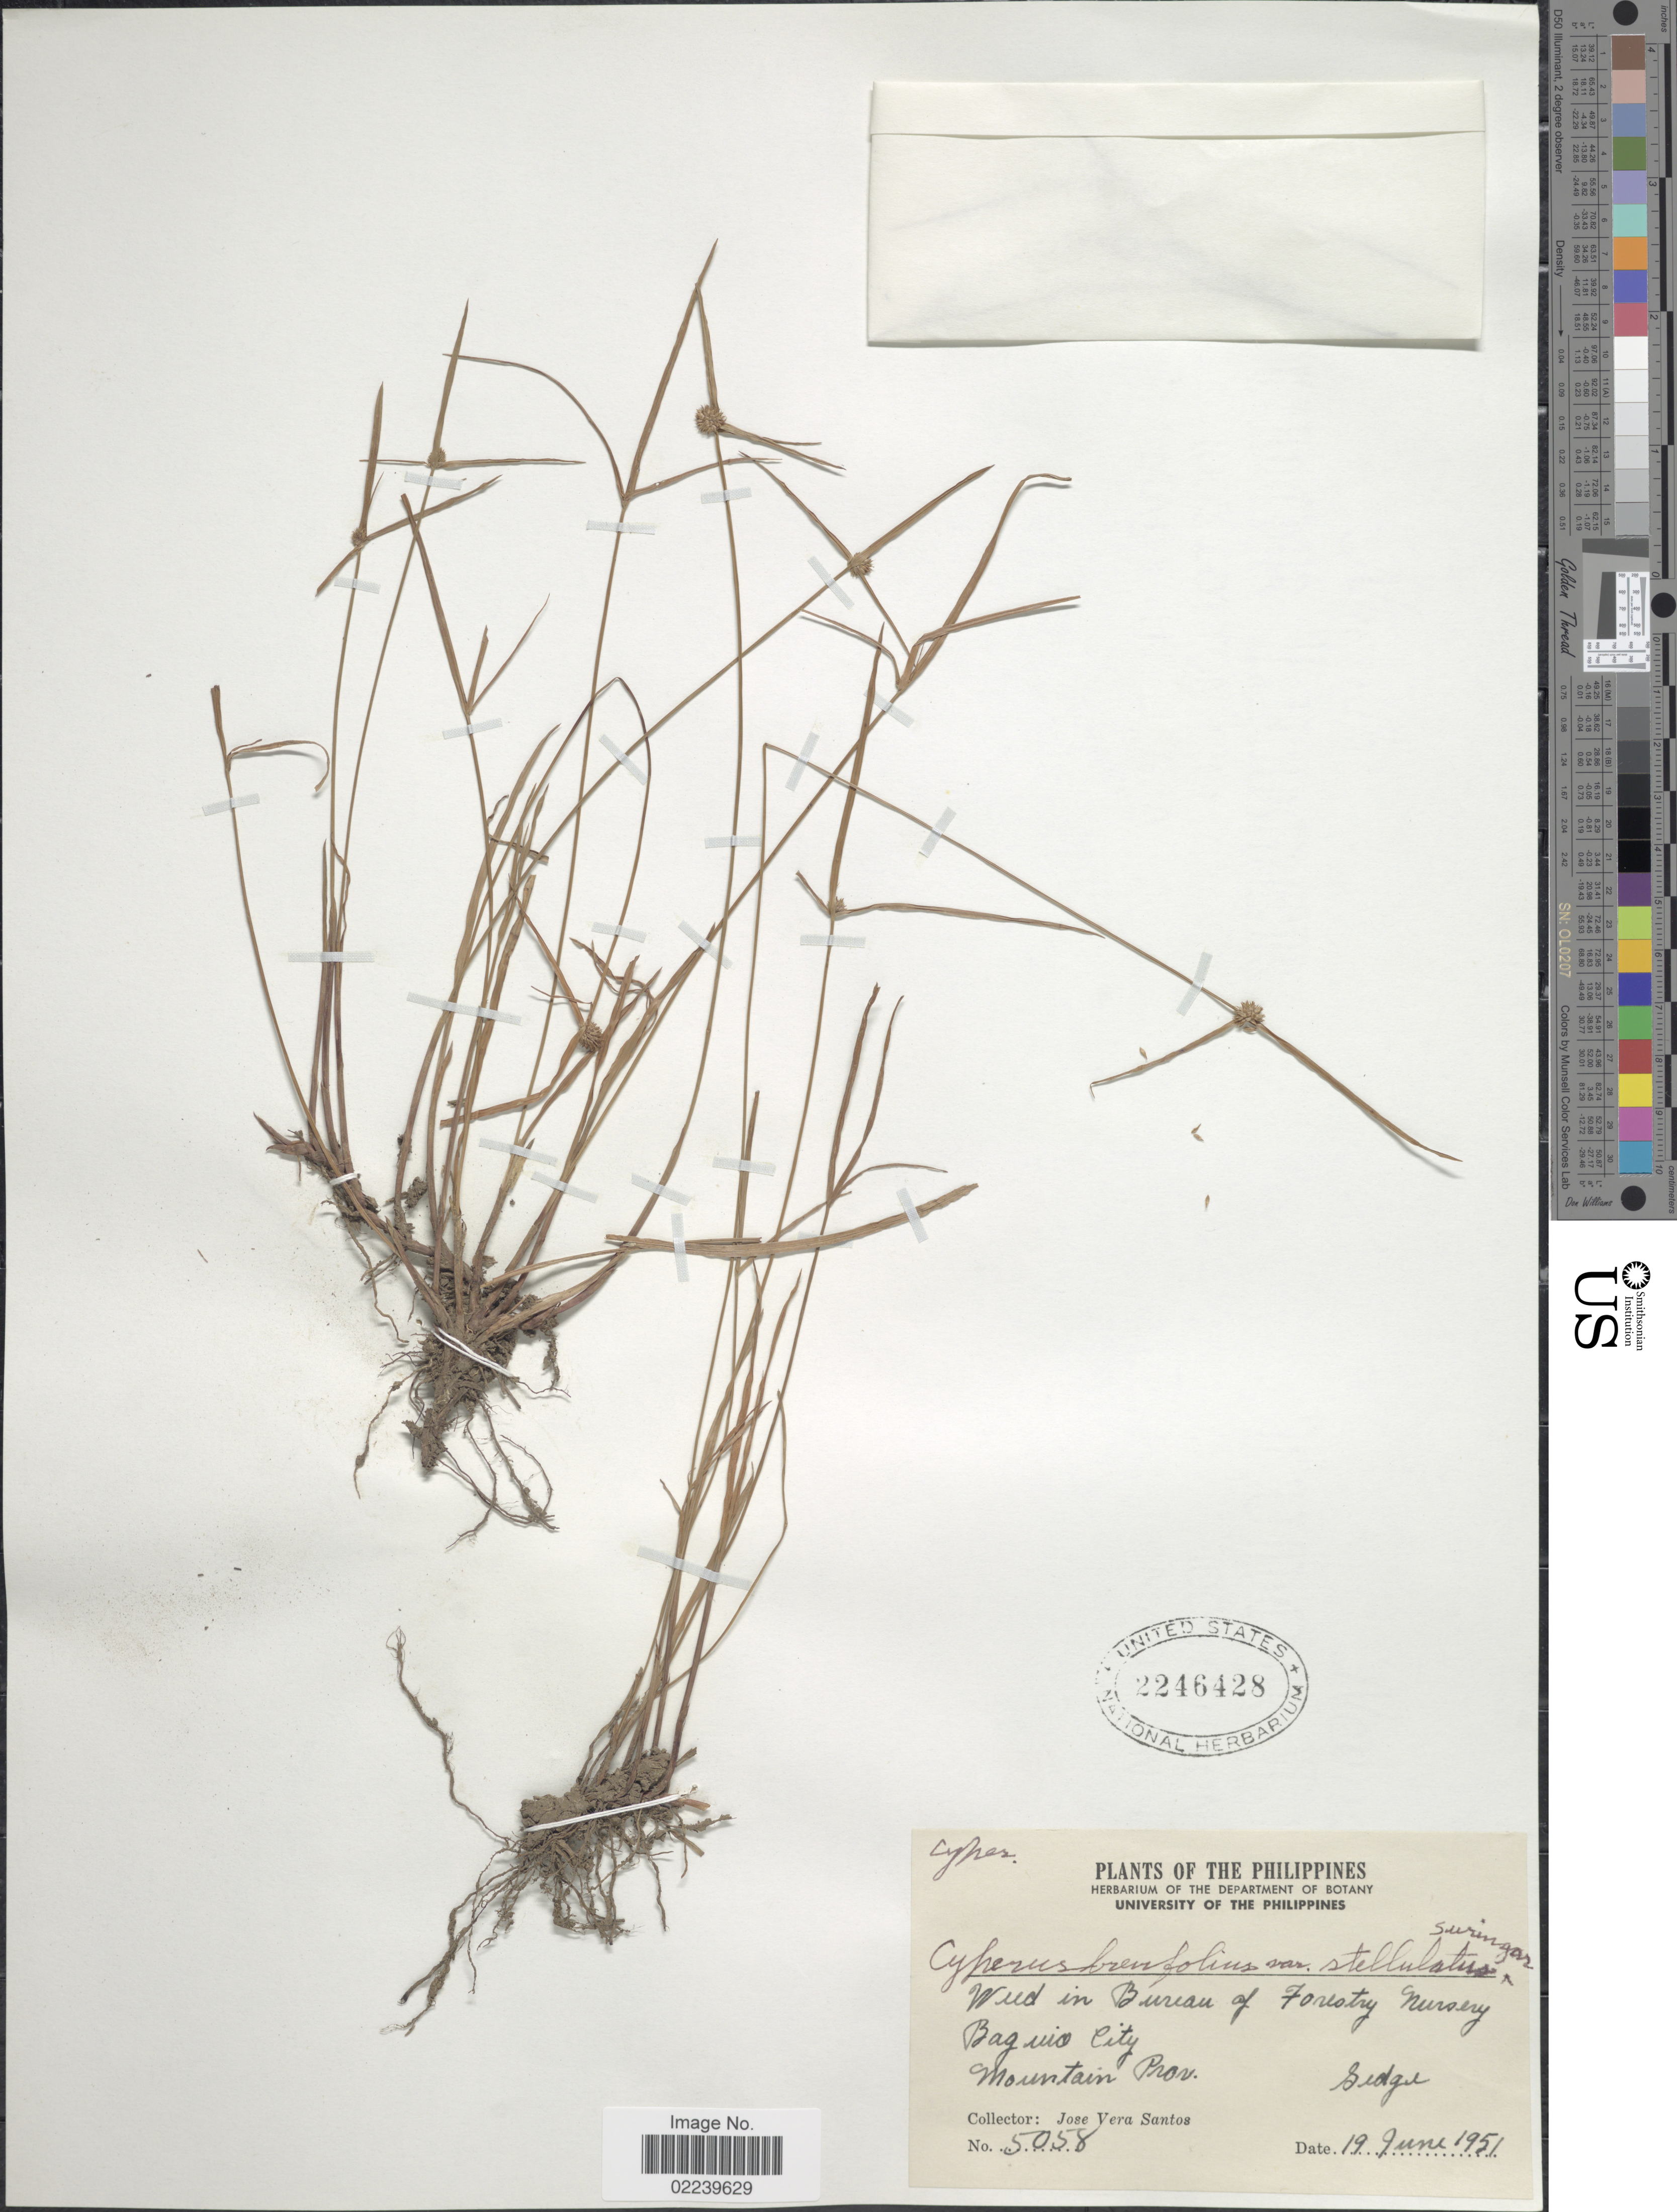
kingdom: Plantae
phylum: Tracheophyta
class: Liliopsida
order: Poales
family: Cyperaceae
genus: Cyperus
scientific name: Cyperus brevifolius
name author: (Rottb.) Hassk.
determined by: Strong, M. T., (US), Smithsonian Institution - National Museum of Natural History (UNITED STATES)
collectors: J. V. Santos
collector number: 5058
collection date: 1951-06-19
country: Philippines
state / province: Cordillera (Administrative Region)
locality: In Bureau of Forestry Nursery. Baguio City, Mountain Prov.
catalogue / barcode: US 2246428